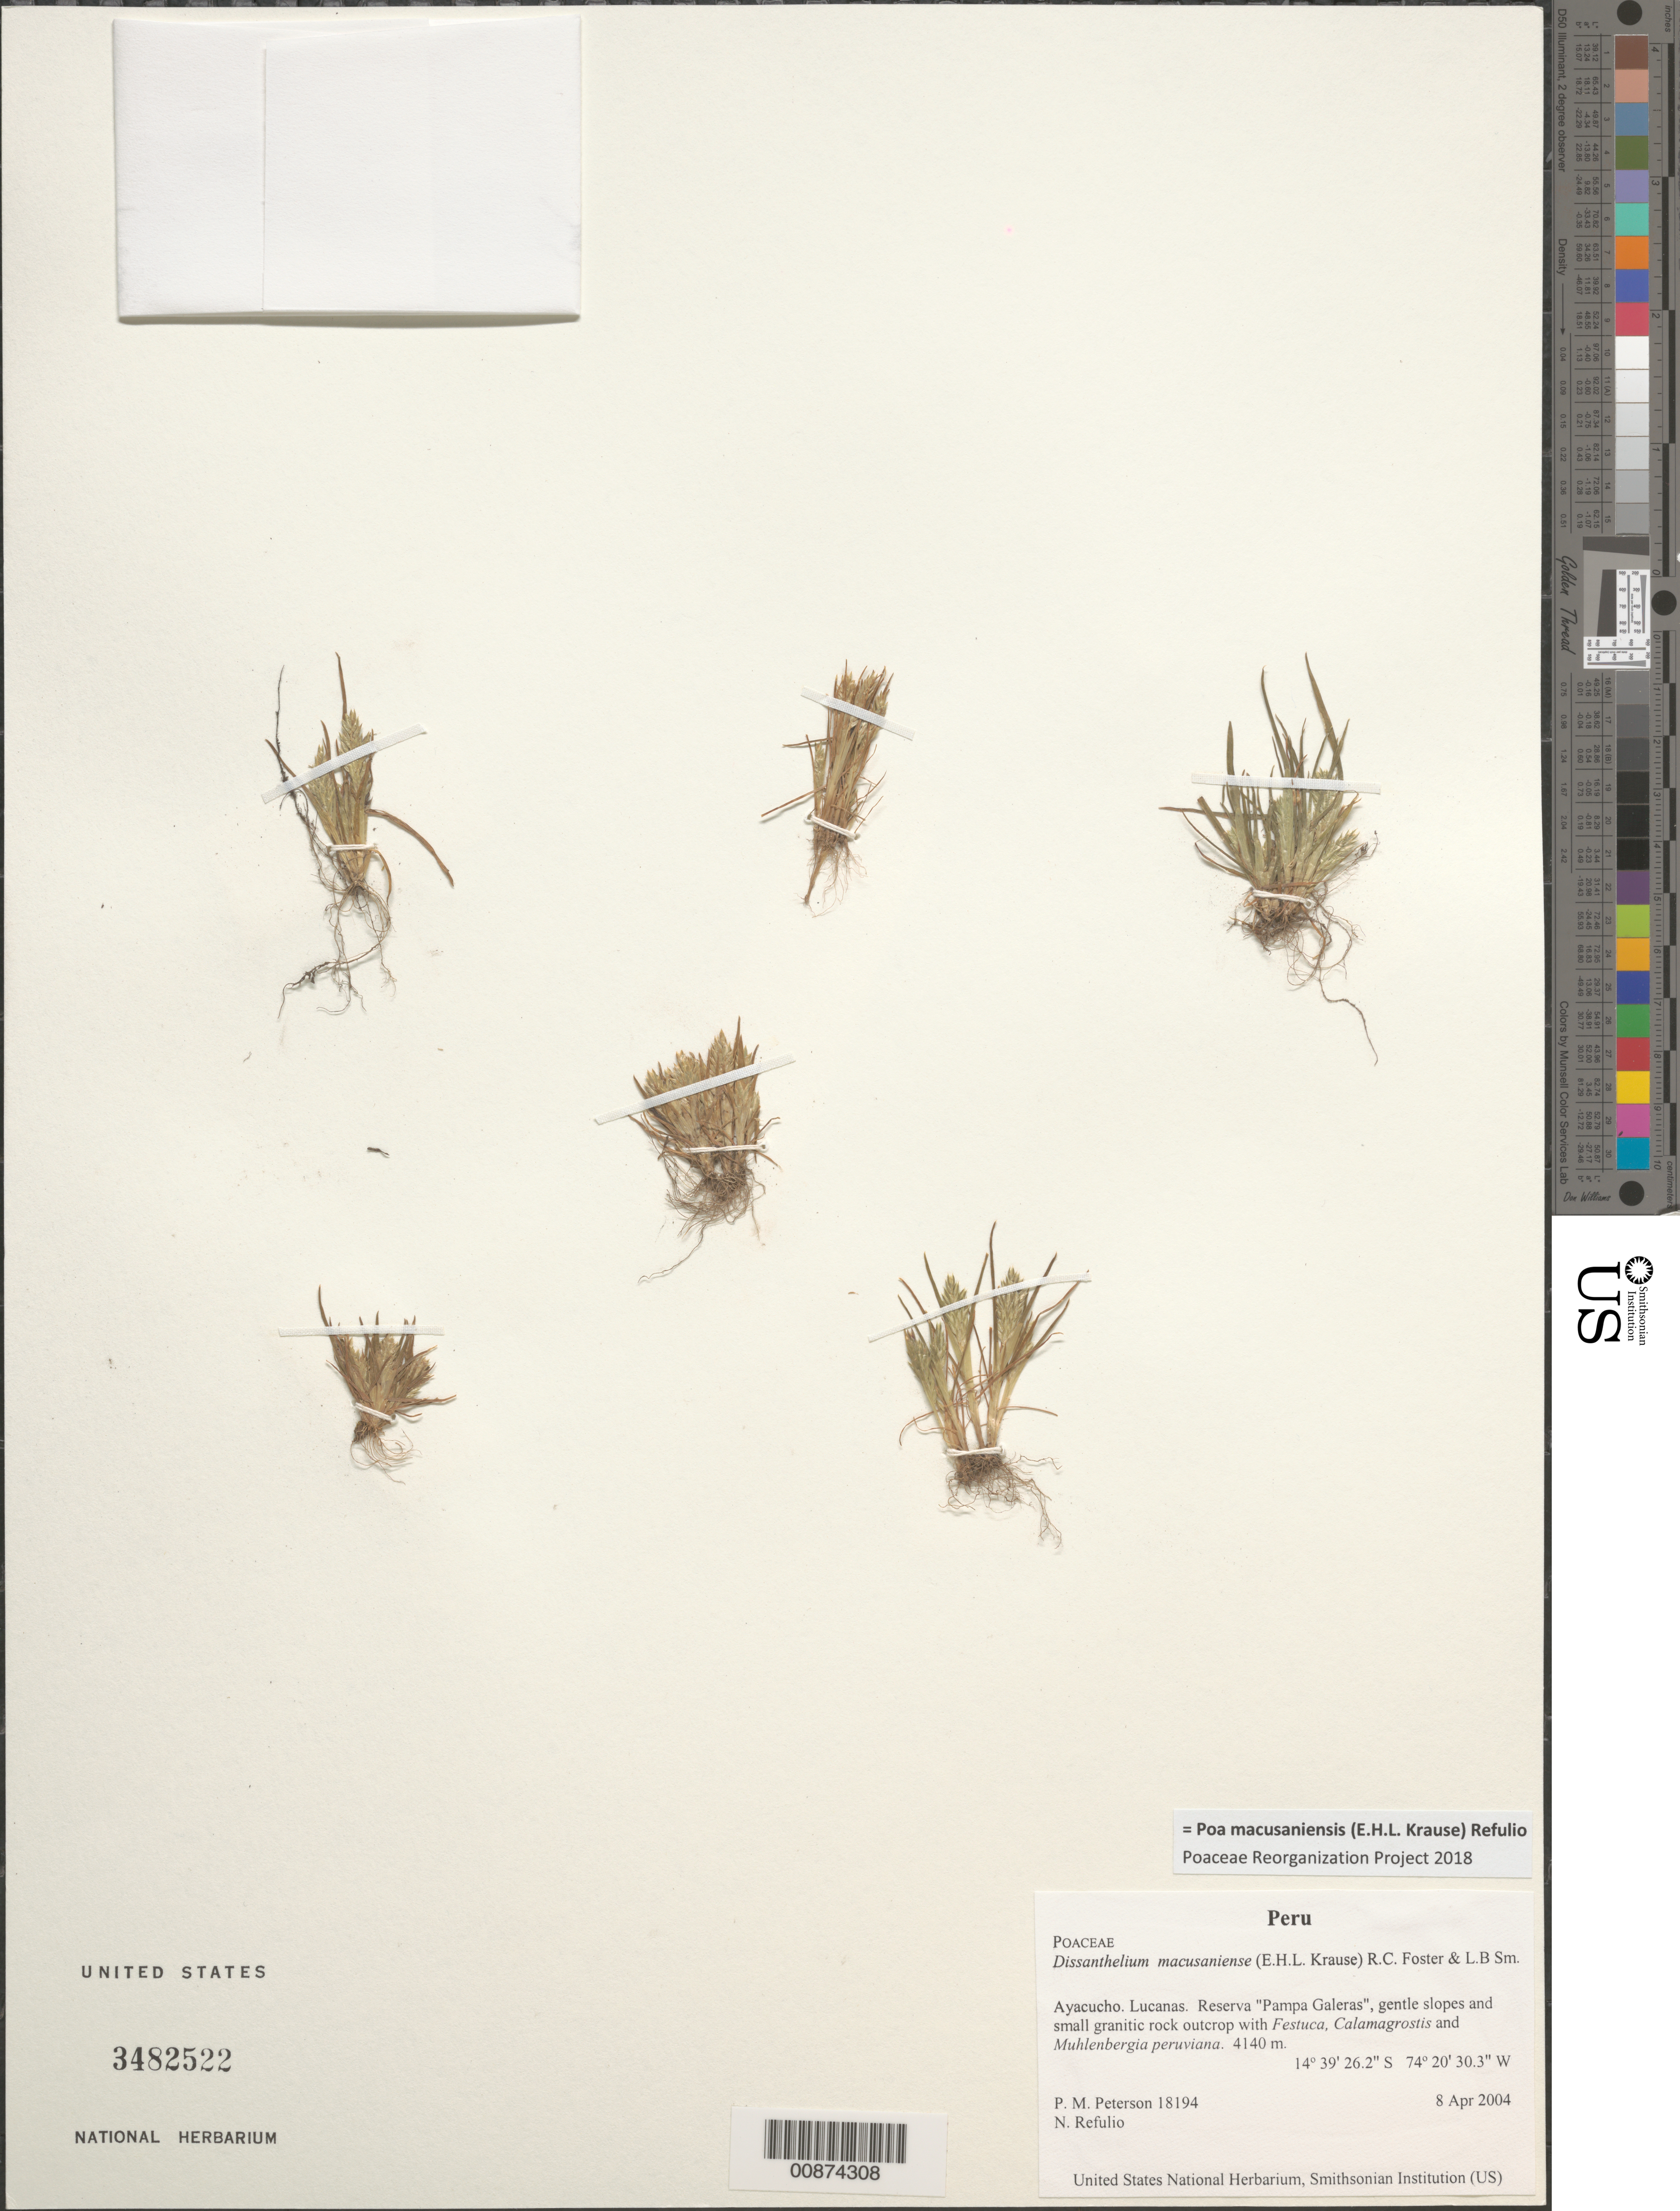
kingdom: Plantae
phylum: Tracheophyta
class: Liliopsida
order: Poales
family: Poaceae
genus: Poa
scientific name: Poa macusaniensis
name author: (E.H.L. Krause) Refulio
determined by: Poaceae Reorganization Project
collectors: P. M. Peterson & N. Refulio-Rodríguez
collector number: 18194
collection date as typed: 08 Apr 2004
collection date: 2004-04-08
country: Peru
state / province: Ayacucho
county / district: Lucanas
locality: Reserva "Pampa Galeras", gentle slopes and small granitic rock outcrop with Festuca, Calamagrostis and Muhlenbergia peruviana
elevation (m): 4140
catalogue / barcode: US 3482522